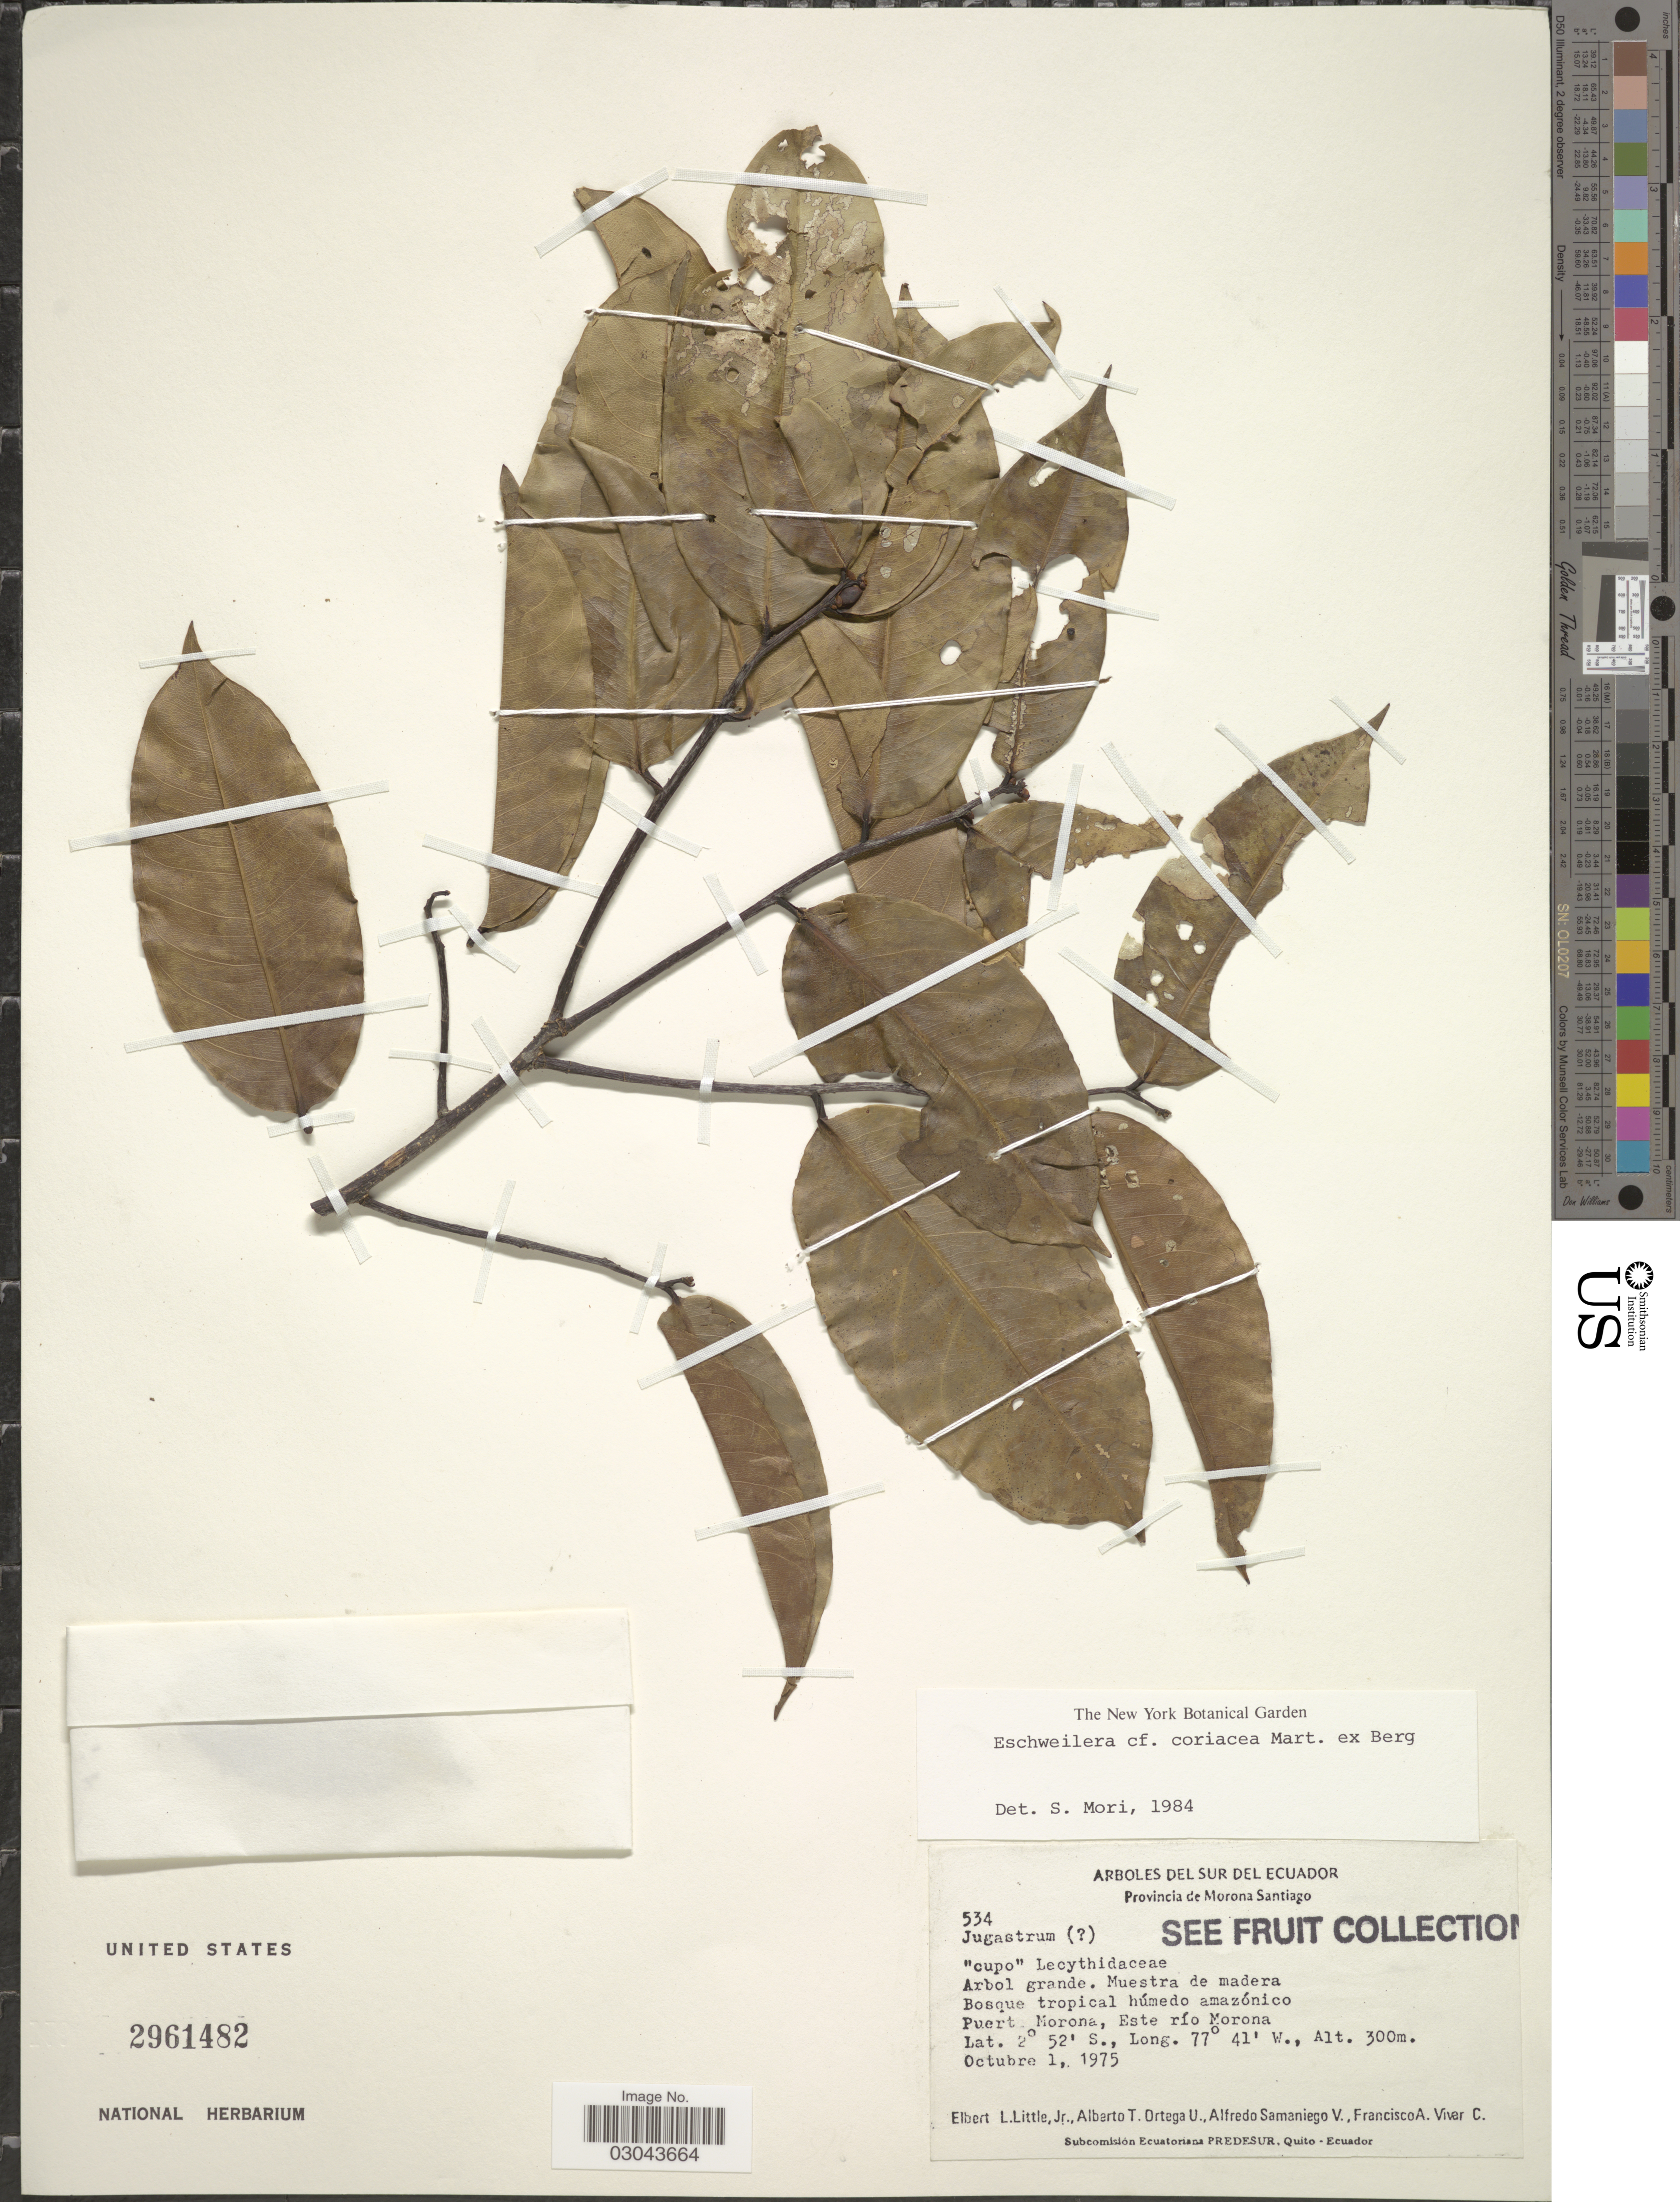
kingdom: Plantae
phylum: Tracheophyta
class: Magnoliopsida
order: Ericales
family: Lecythidaceae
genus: Eschweilera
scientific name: Eschweilera coriacea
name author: (DC.) S.A. Mori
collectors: E. L. Little, A. T. Ortega U., A. V. Samaniego & F. A. Vivar C.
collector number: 534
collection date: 1975-10-01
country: Ecuador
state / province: Morona-Santiago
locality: Sur del Ecuador. Bosque tropical húmedo amazónico. Puert Morona, Este río Morona.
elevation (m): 300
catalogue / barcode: US 2961482